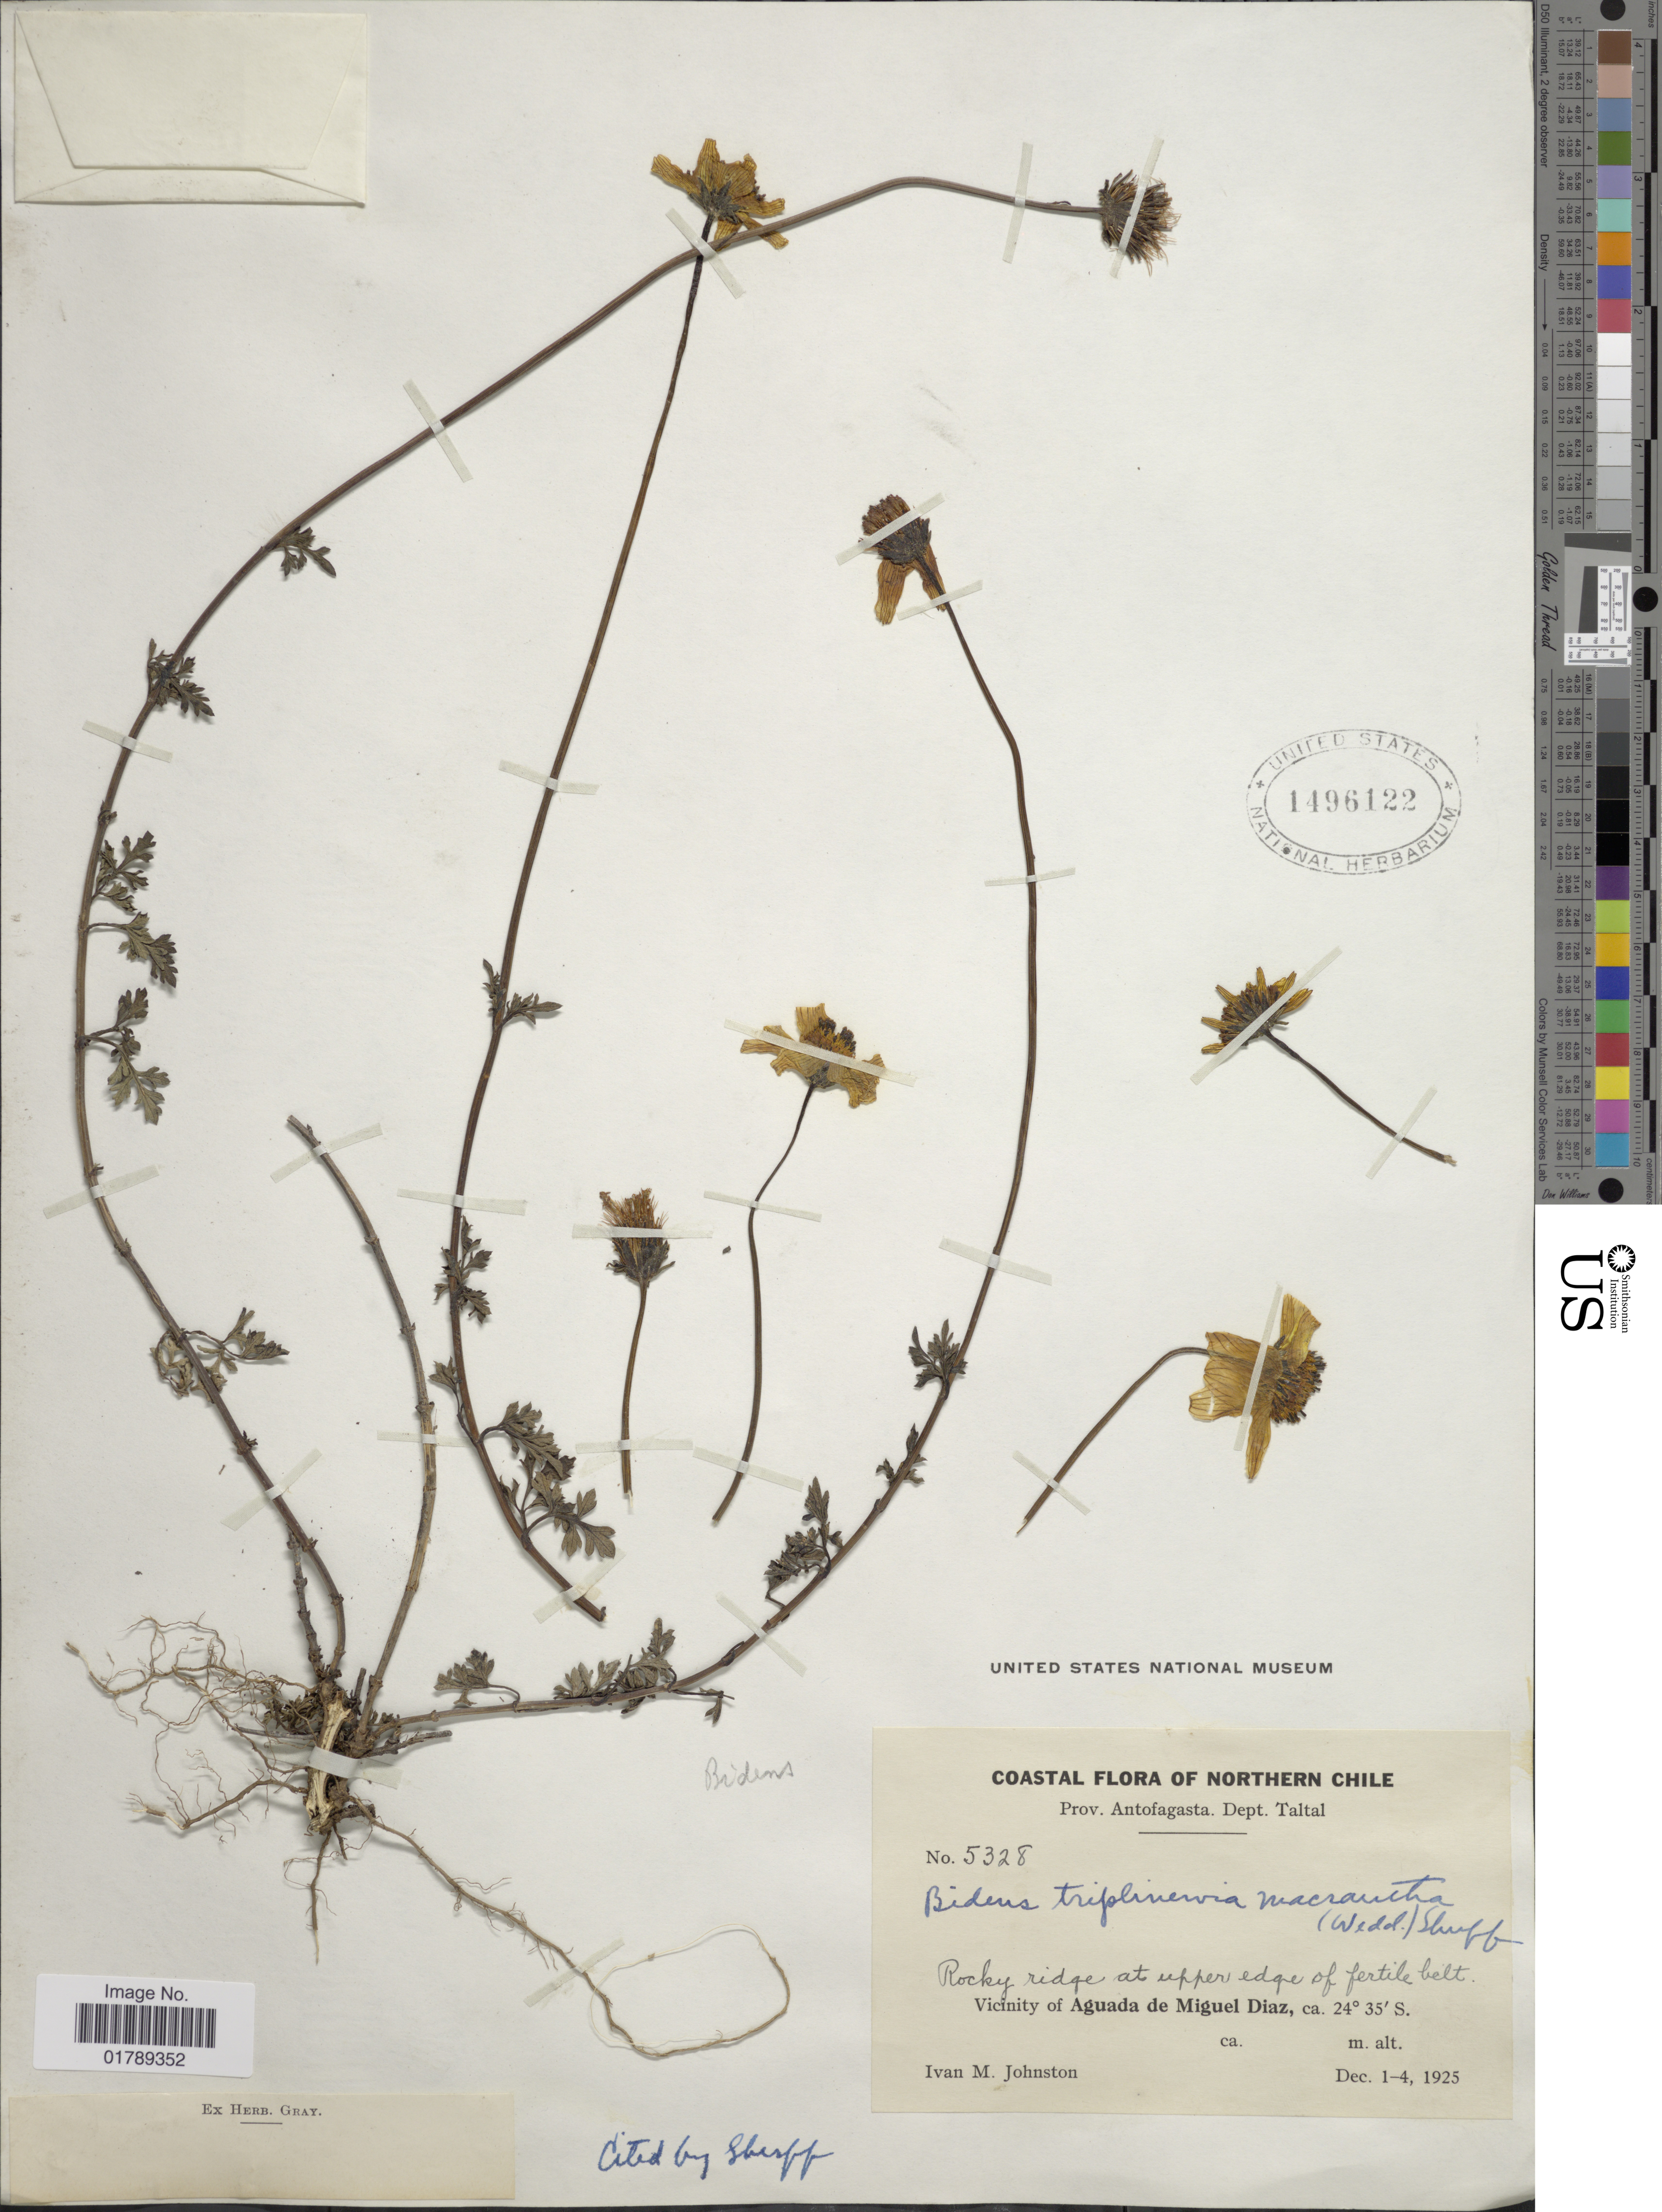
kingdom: Plantae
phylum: Tracheophyta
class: Magnoliopsida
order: Asterales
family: Asteraceae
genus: Bidens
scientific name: Bidens triplinervia var. macrantha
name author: (Wedd.) Sherff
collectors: I.M. Johnston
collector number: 5328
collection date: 1925-12-01/1925-12-04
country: Chile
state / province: Antofagasta (II)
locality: Dept. Taltal. Vicinity of Aguada de Miguel Diaz. Coastal of Northern Chile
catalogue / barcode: US 1496122